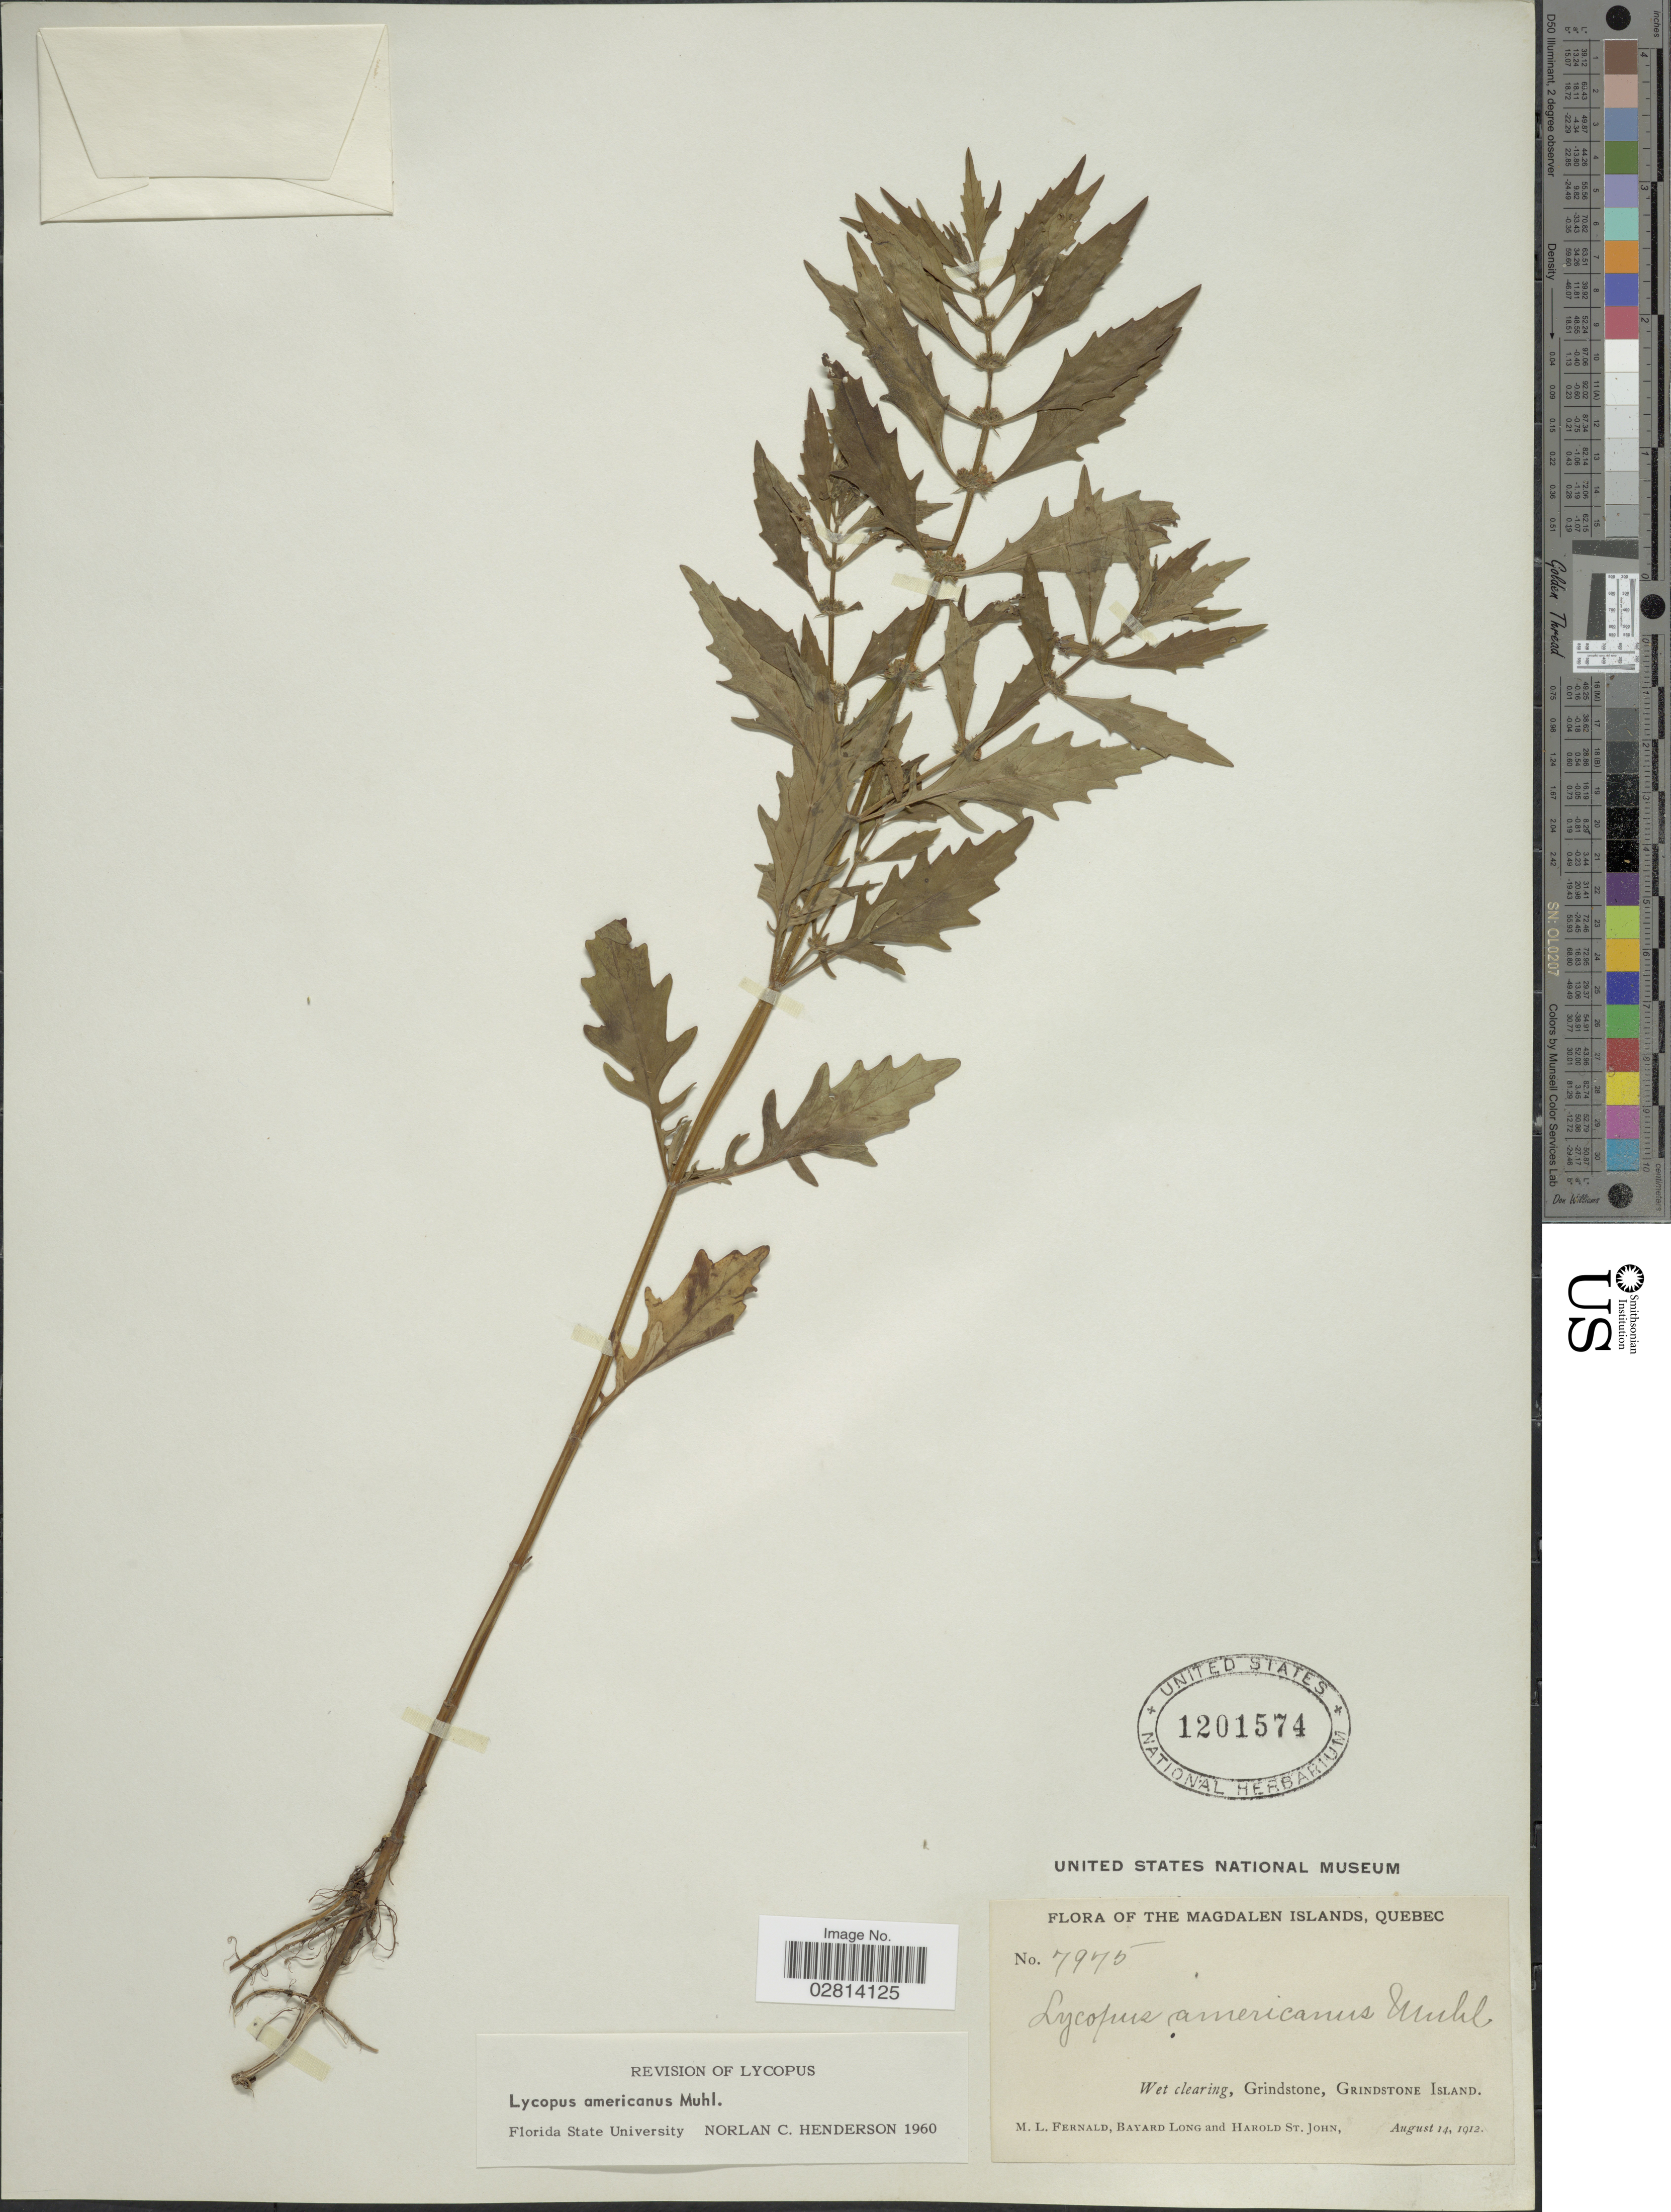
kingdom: Plantae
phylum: Tracheophyta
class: Magnoliopsida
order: Lamiales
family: Lamiaceae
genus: Lycopus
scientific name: Lycopus americanus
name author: Muhl. ex W.P.C. Barton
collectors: M. L. Fernald, B. Long & H. St. John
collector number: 7975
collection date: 1912-08-14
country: Canada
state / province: Quebec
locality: The Magdalen Islands, Quebec, Wet clearing, Grindstone, Grindstone Island.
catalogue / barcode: US 1201574